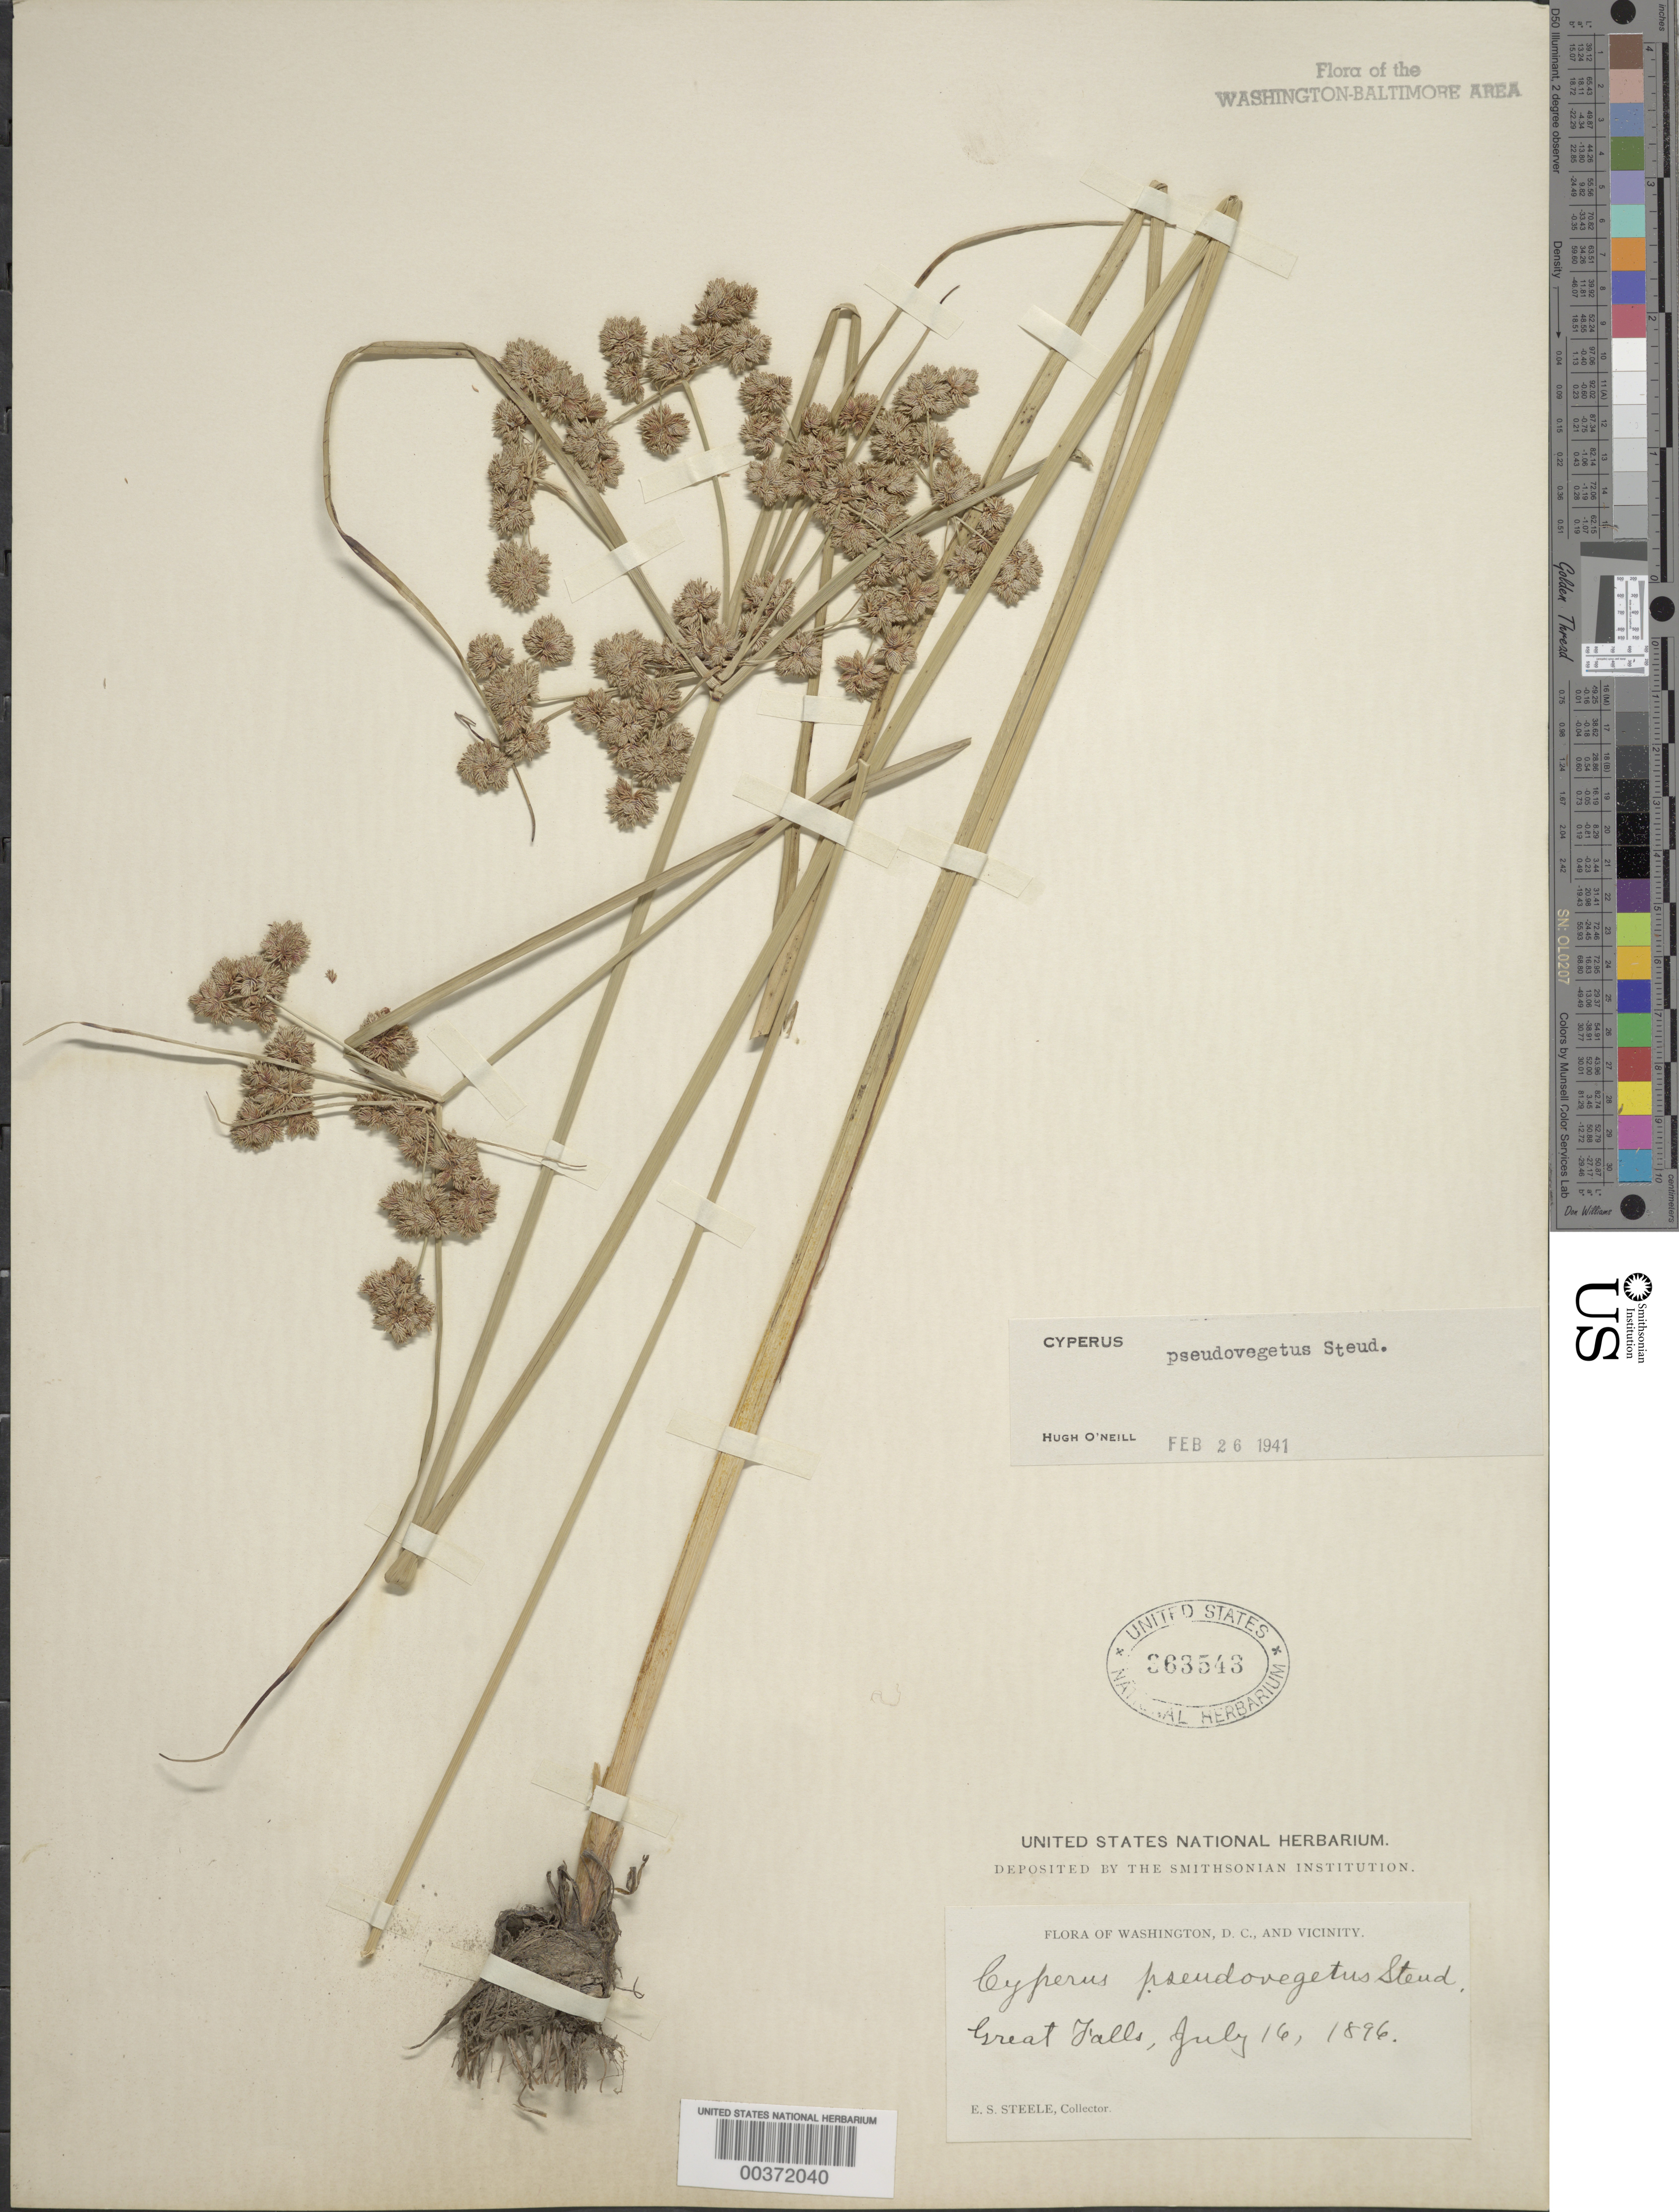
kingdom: Plantae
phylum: Tracheophyta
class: Liliopsida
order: Poales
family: Cyperaceae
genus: Cyperus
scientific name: Cyperus pseudovegetus Steud.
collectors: E. Steele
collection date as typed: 16 Jul 1896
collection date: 1896-07-16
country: United States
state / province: Maryland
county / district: Montgomery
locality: Great Falls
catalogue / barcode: US 363543